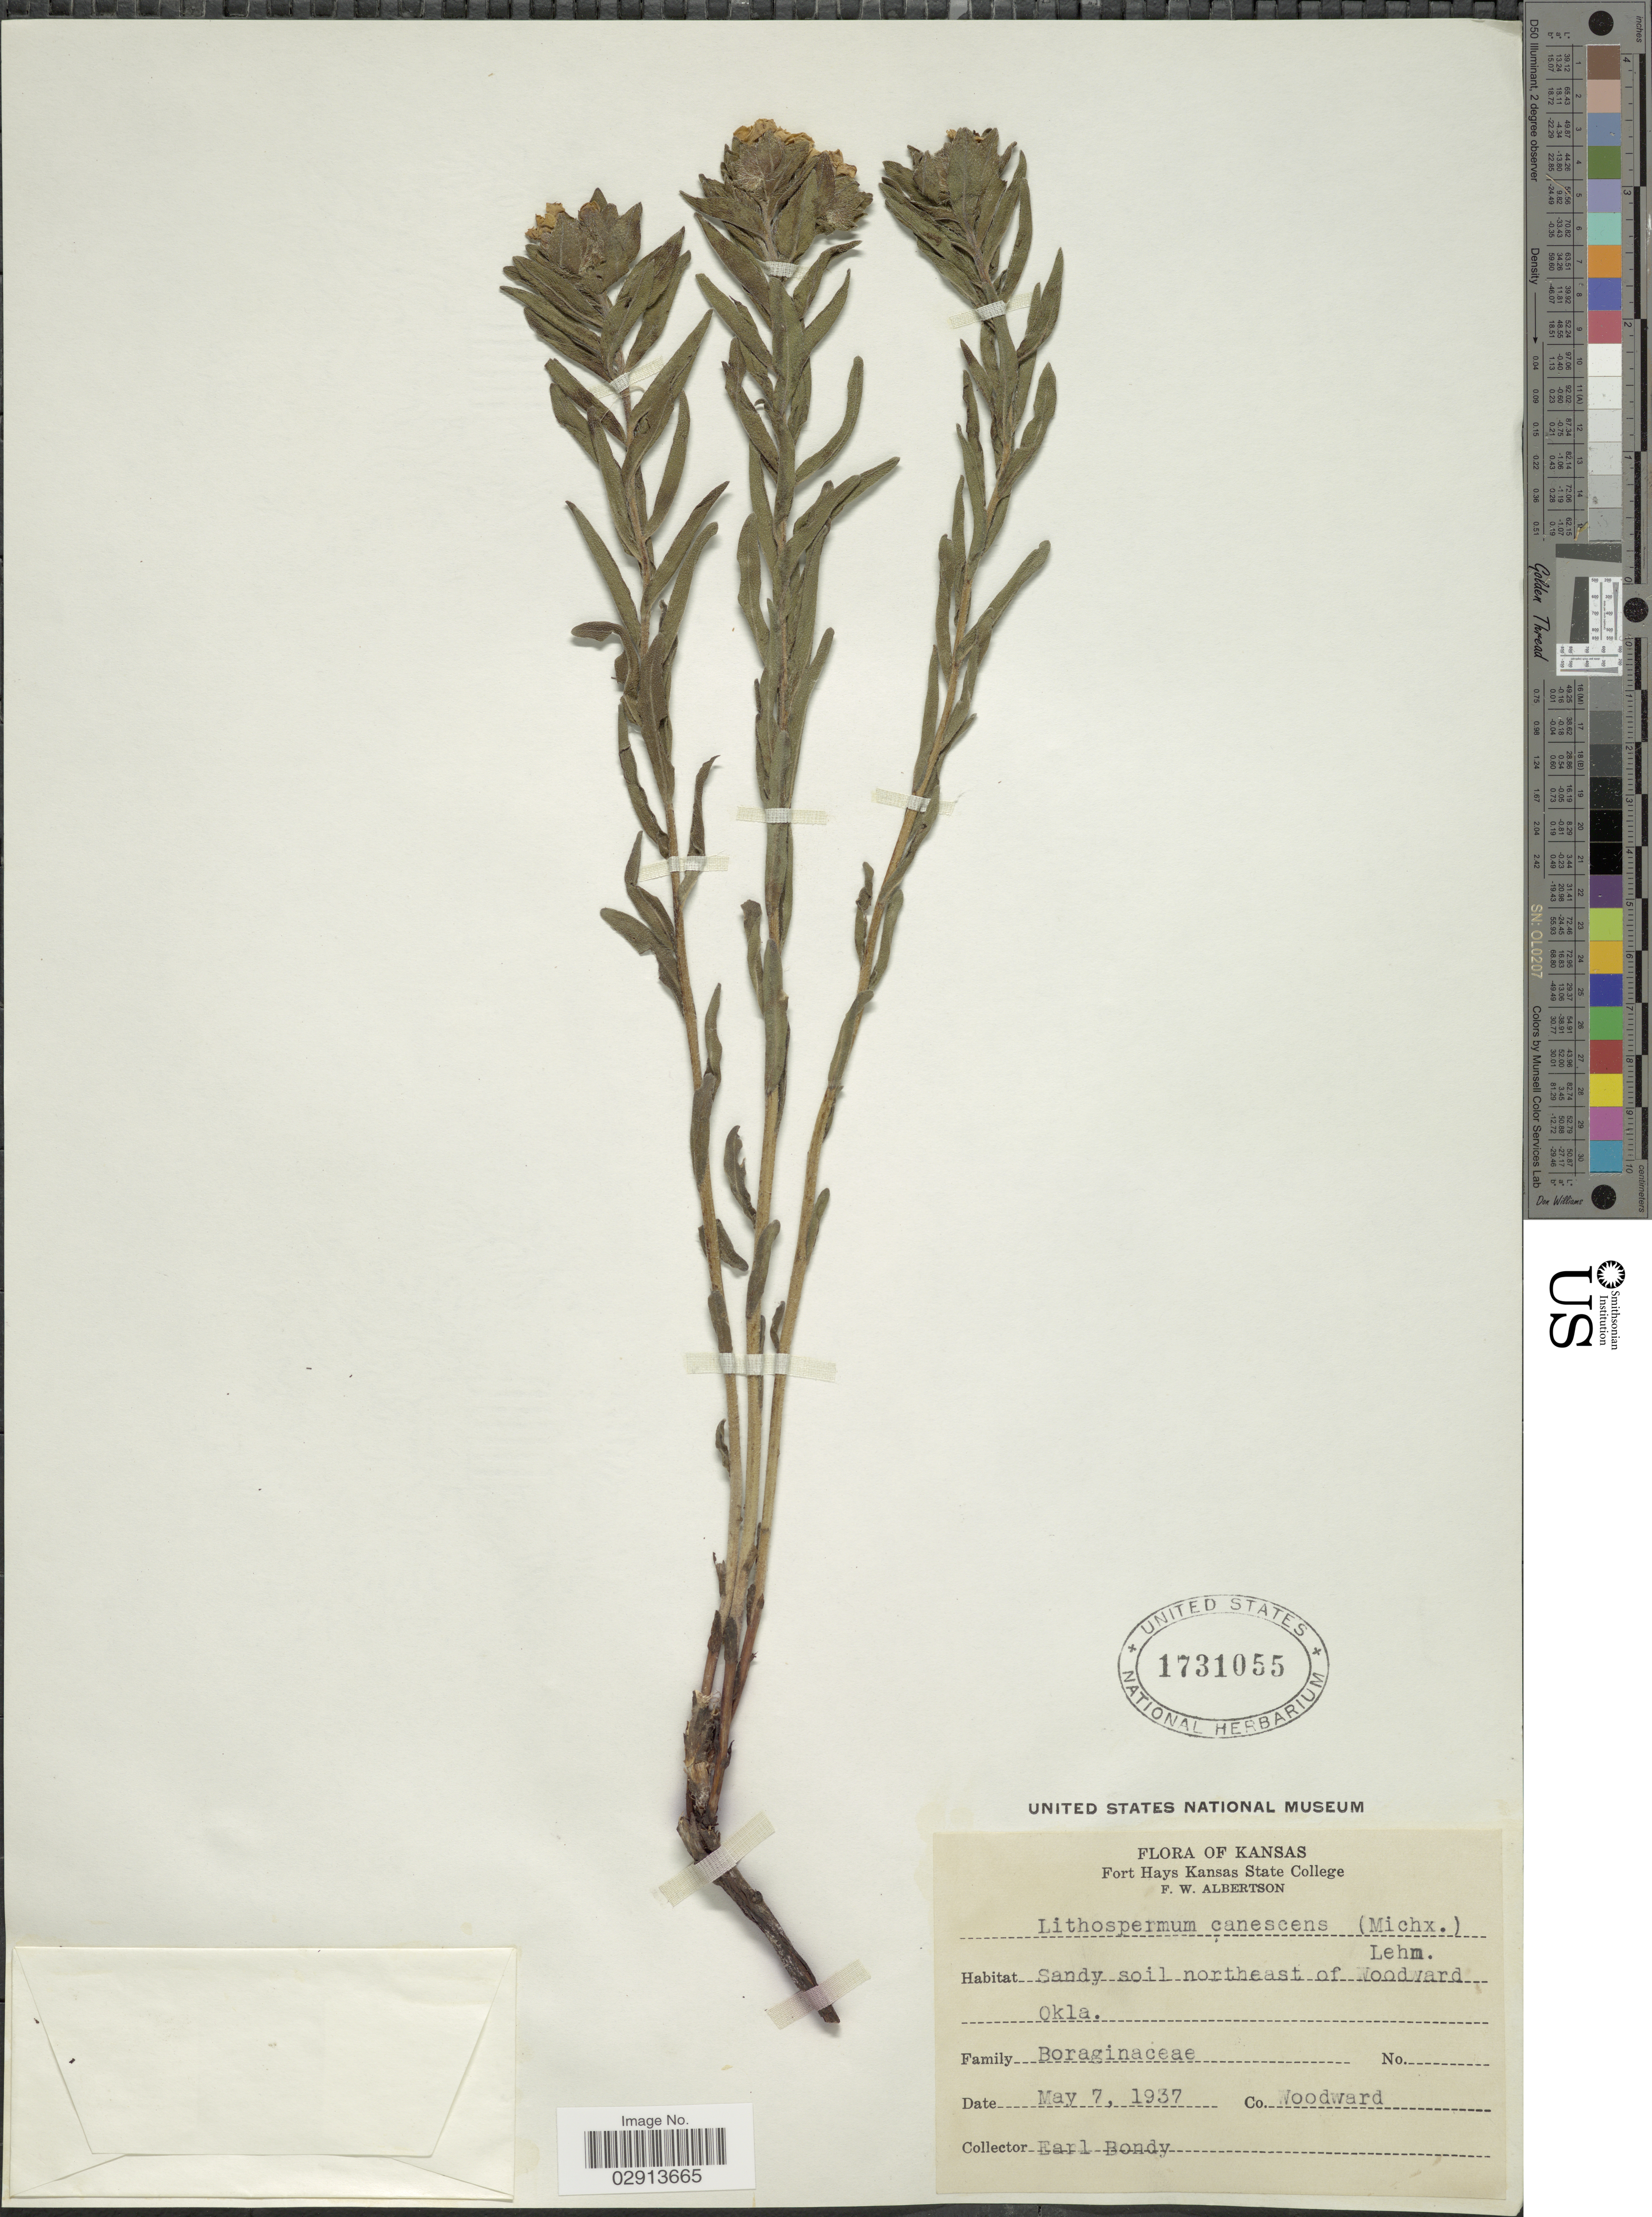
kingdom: Plantae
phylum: Tracheophyta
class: Magnoliopsida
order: Boraginales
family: Boraginaceae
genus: Lithospermum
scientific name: Lithospermum canescens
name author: (Michx.) Lehm.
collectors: E. Bondy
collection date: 1937-05-07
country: United States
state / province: Oklahoma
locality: Sandy soil northeast of Woodward Okla. Co. Woodward.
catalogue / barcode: US 1731055